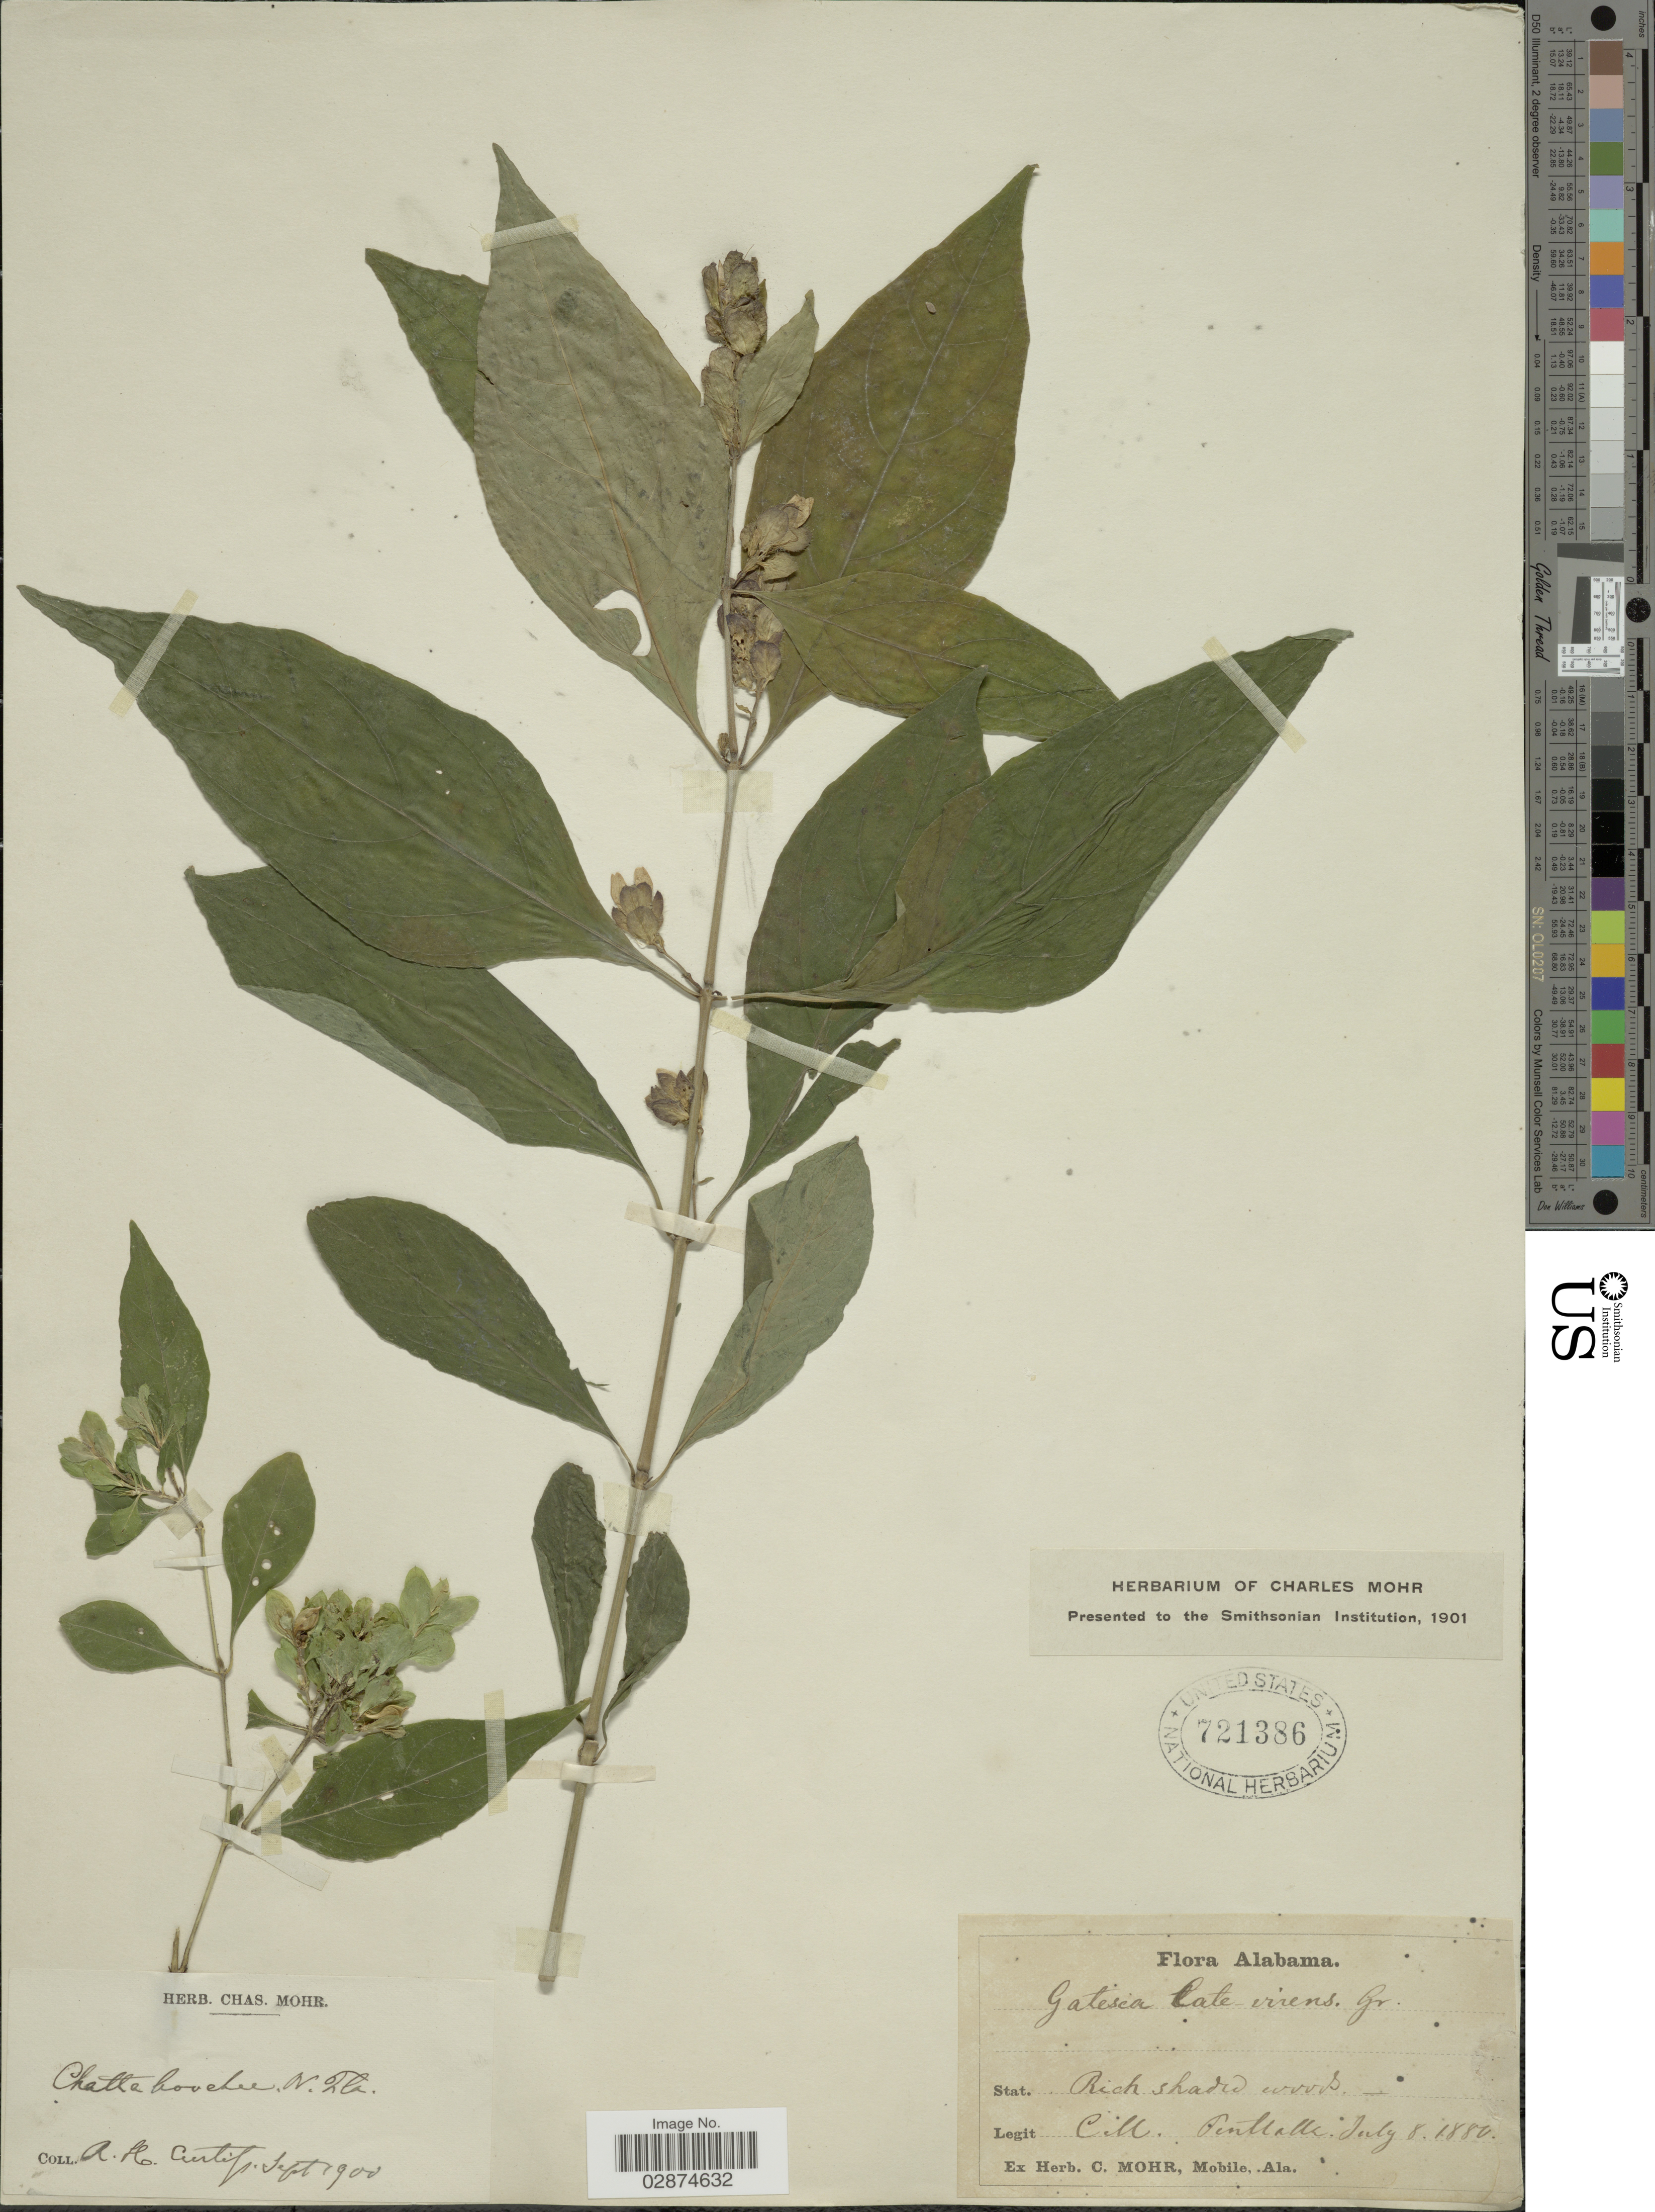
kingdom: Plantae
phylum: Tracheophyta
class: Magnoliopsida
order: Lamiales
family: Acanthaceae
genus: Yeatesia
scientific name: Yeatesia viridiflora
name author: (Nees) Small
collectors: C. T. Mohr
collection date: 1880-07-08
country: United States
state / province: Alabama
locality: Pintlalla.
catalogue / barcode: US 721386